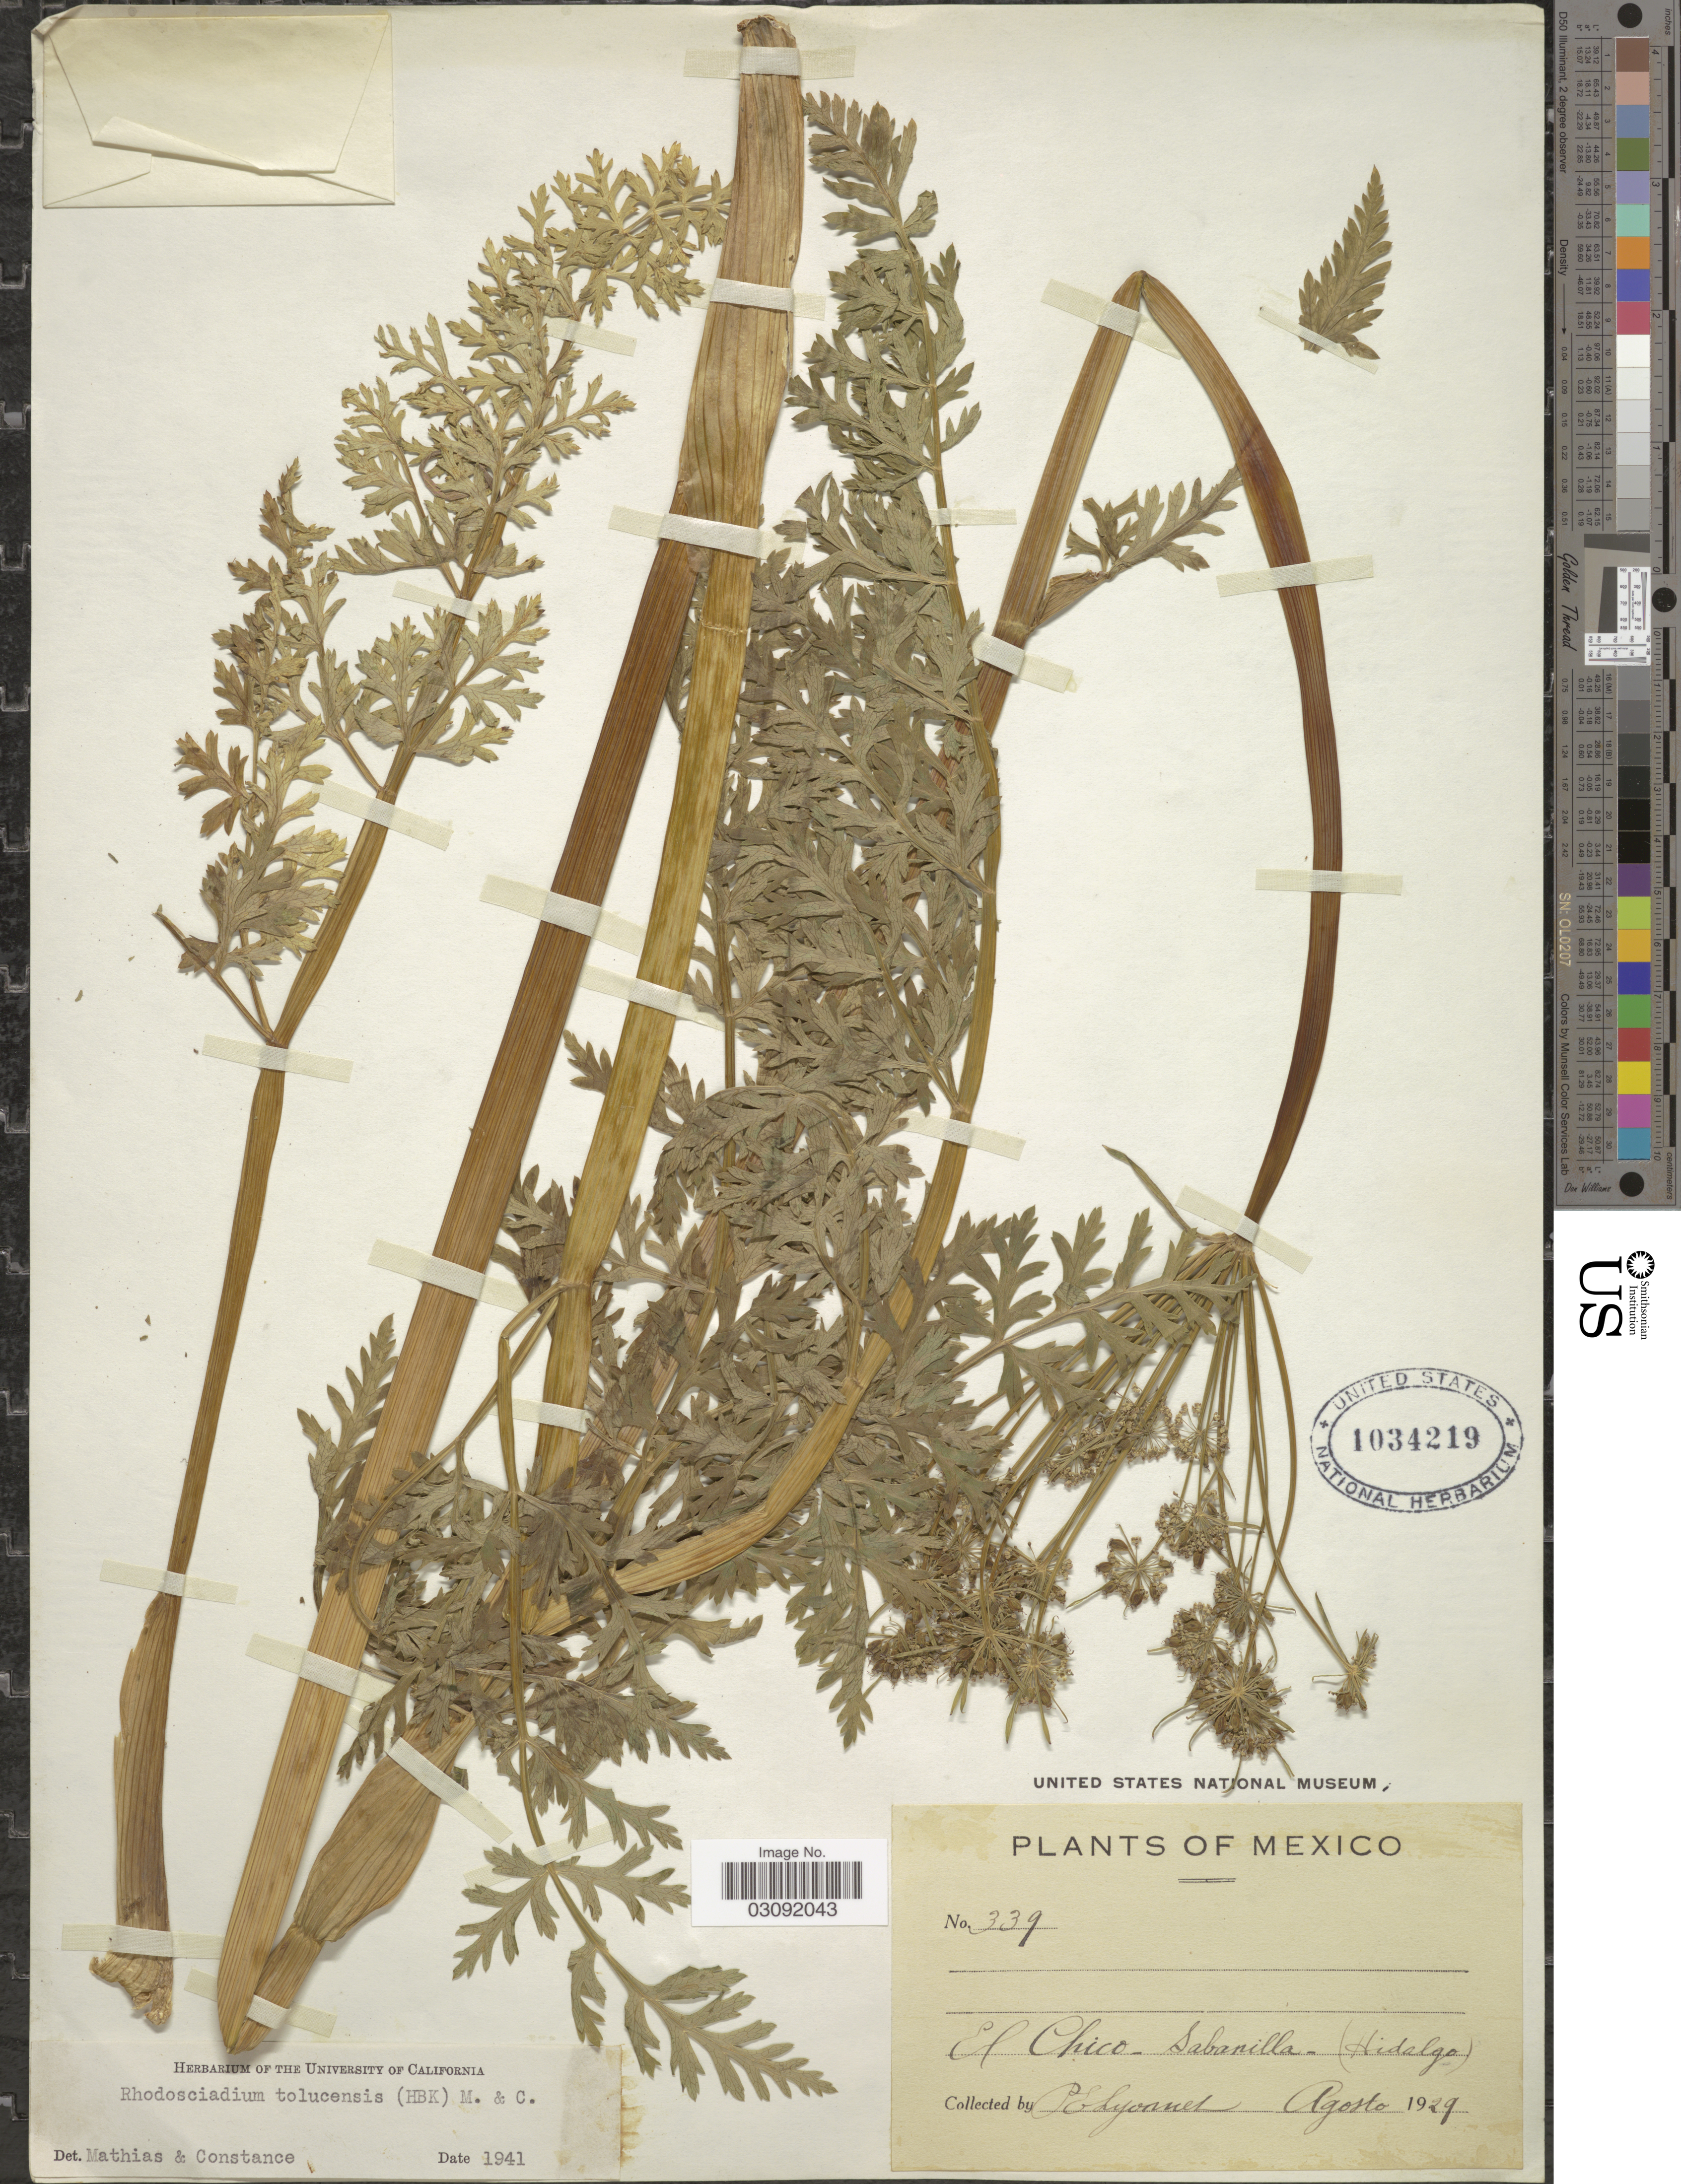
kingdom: Plantae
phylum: Tracheophyta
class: Magnoliopsida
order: Apiales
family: Apiaceae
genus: Rhodosciadium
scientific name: Rhodosciadium tolucense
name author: (Kunth) Mathias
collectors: P. Lyonnet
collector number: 339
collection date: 1929-08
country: Mexico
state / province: Hidalgo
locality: El Chico. Sabanilla.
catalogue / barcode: US 1034219